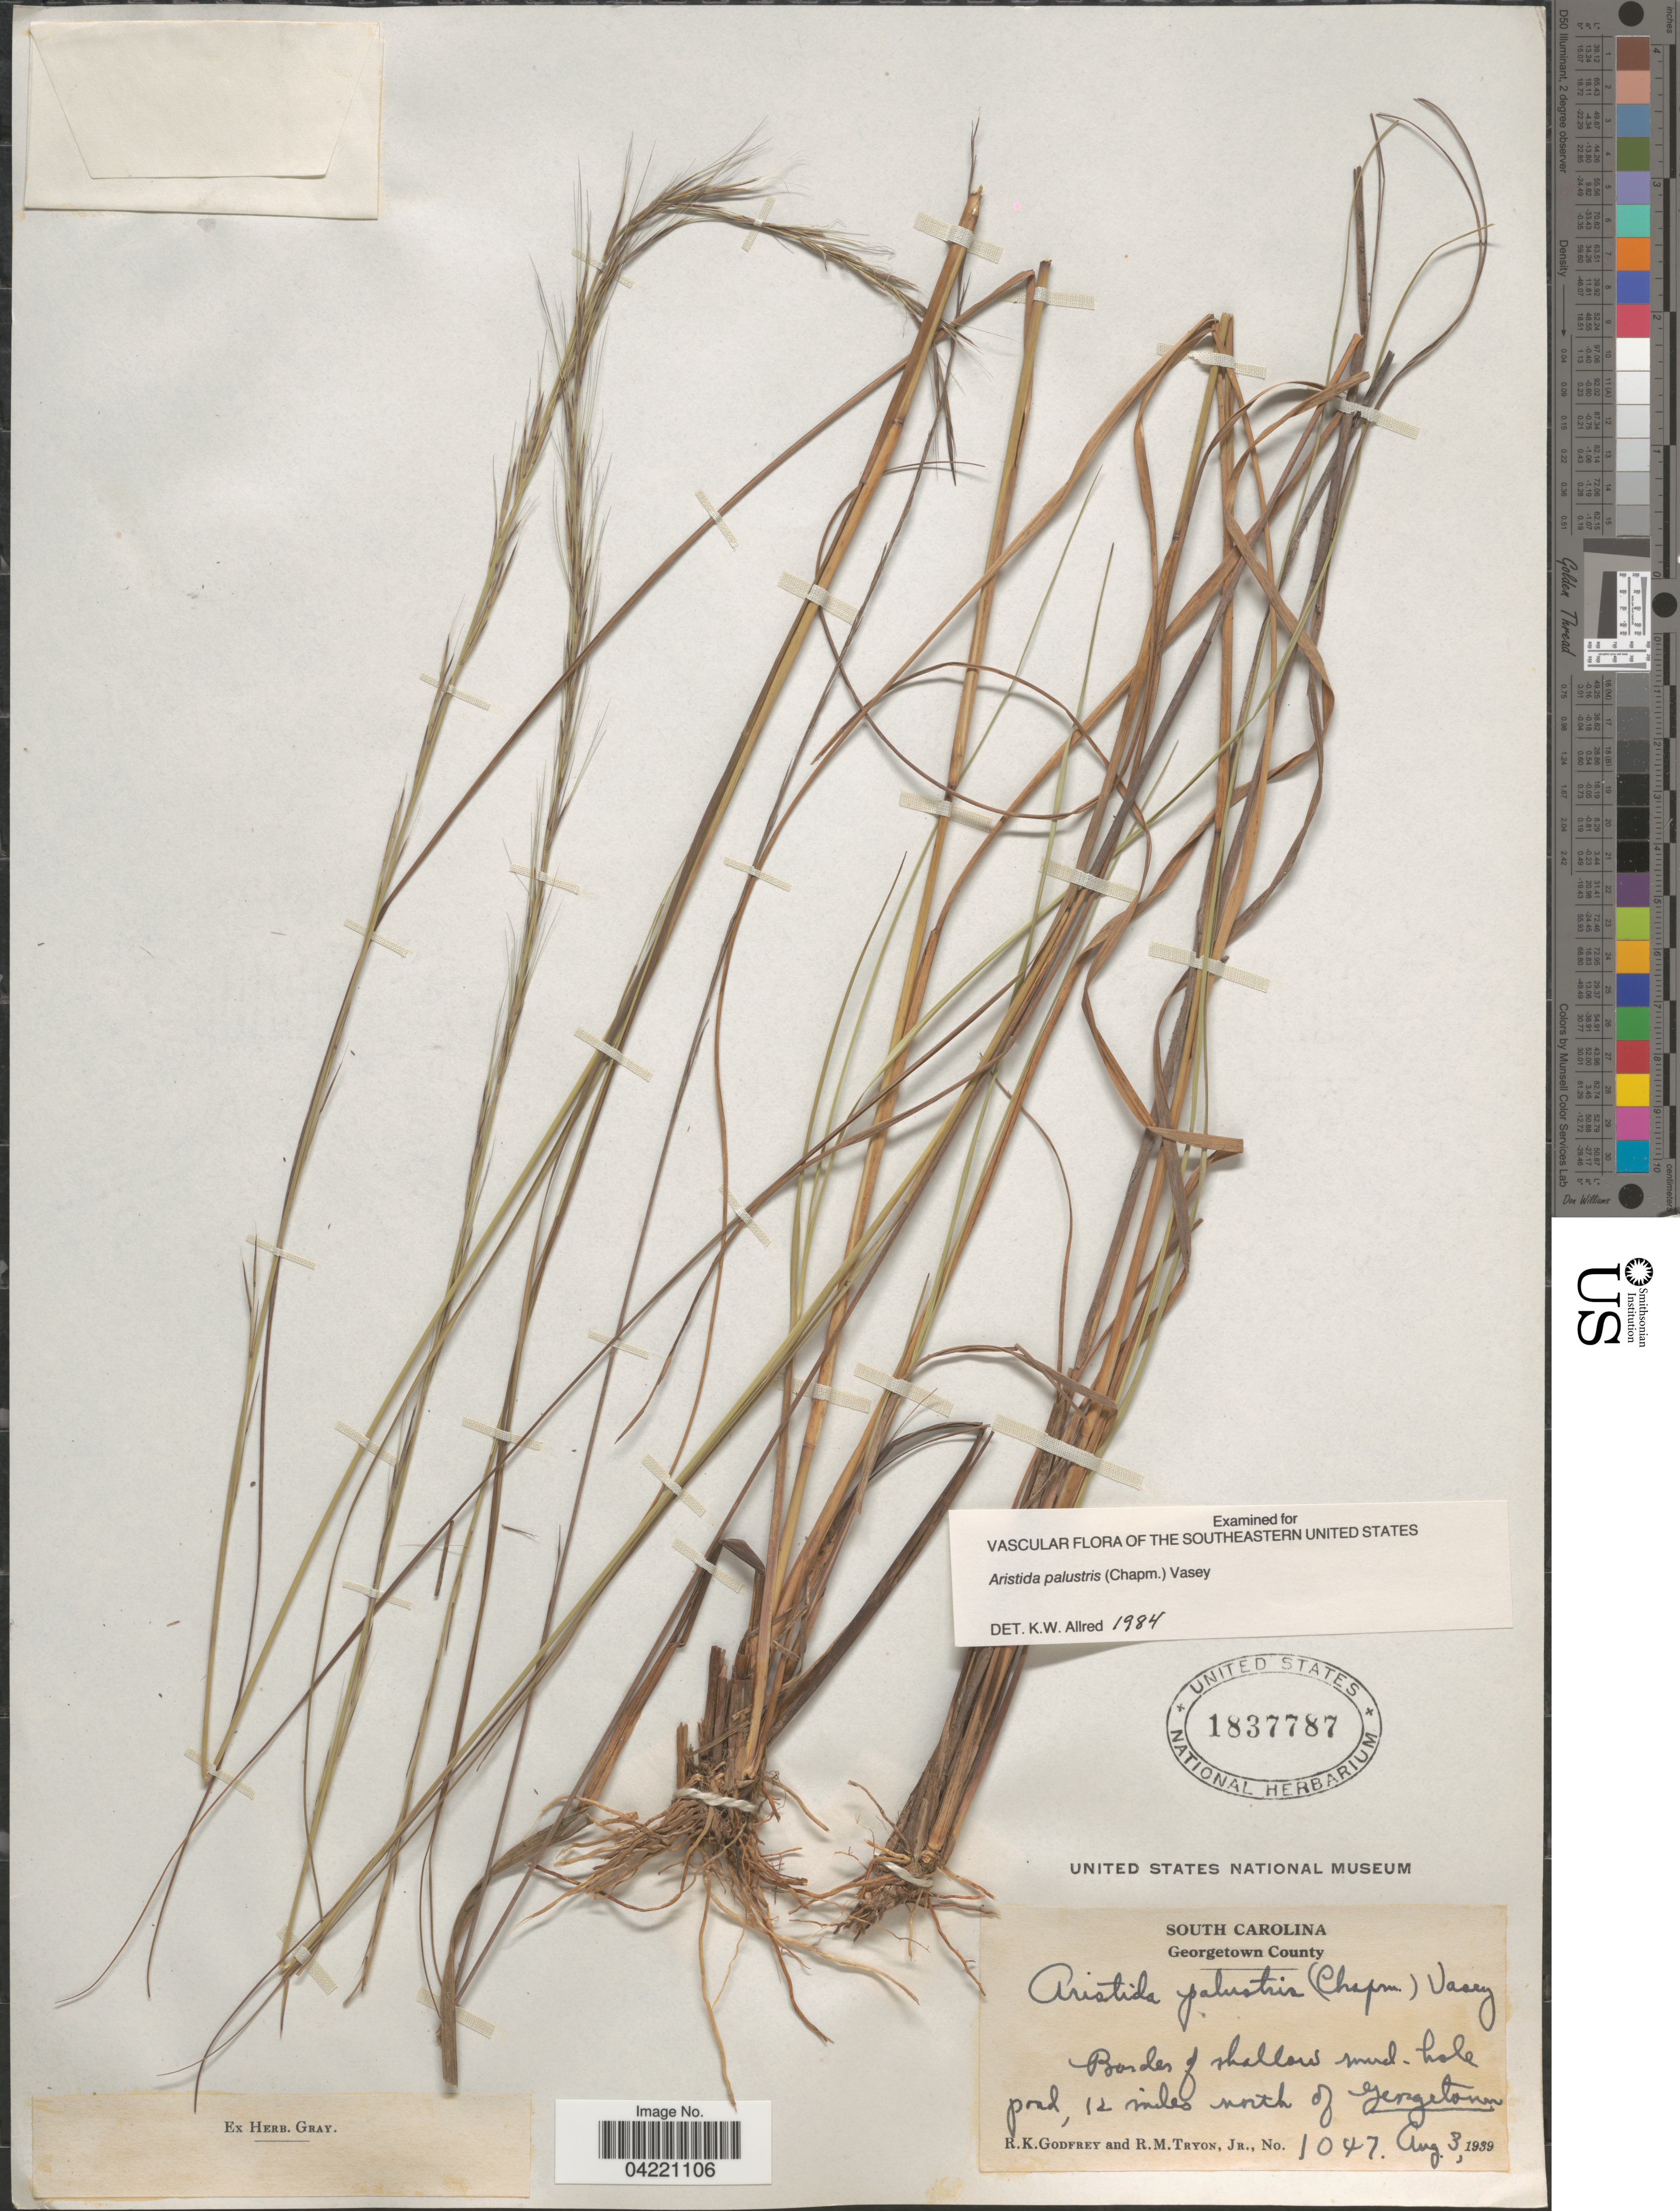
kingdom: Plantae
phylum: Tracheophyta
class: Liliopsida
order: Poales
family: Poaceae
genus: Aristida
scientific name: Aristida palustris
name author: (Chapm.) Vasey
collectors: R. K. Godfrey & R. Tryon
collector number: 1047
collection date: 1939-08-03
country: United States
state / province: South Dakota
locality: Georgetown County. Border of shallow mud-hole pond, 12 miles north of Georgetown.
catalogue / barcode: US 1837787